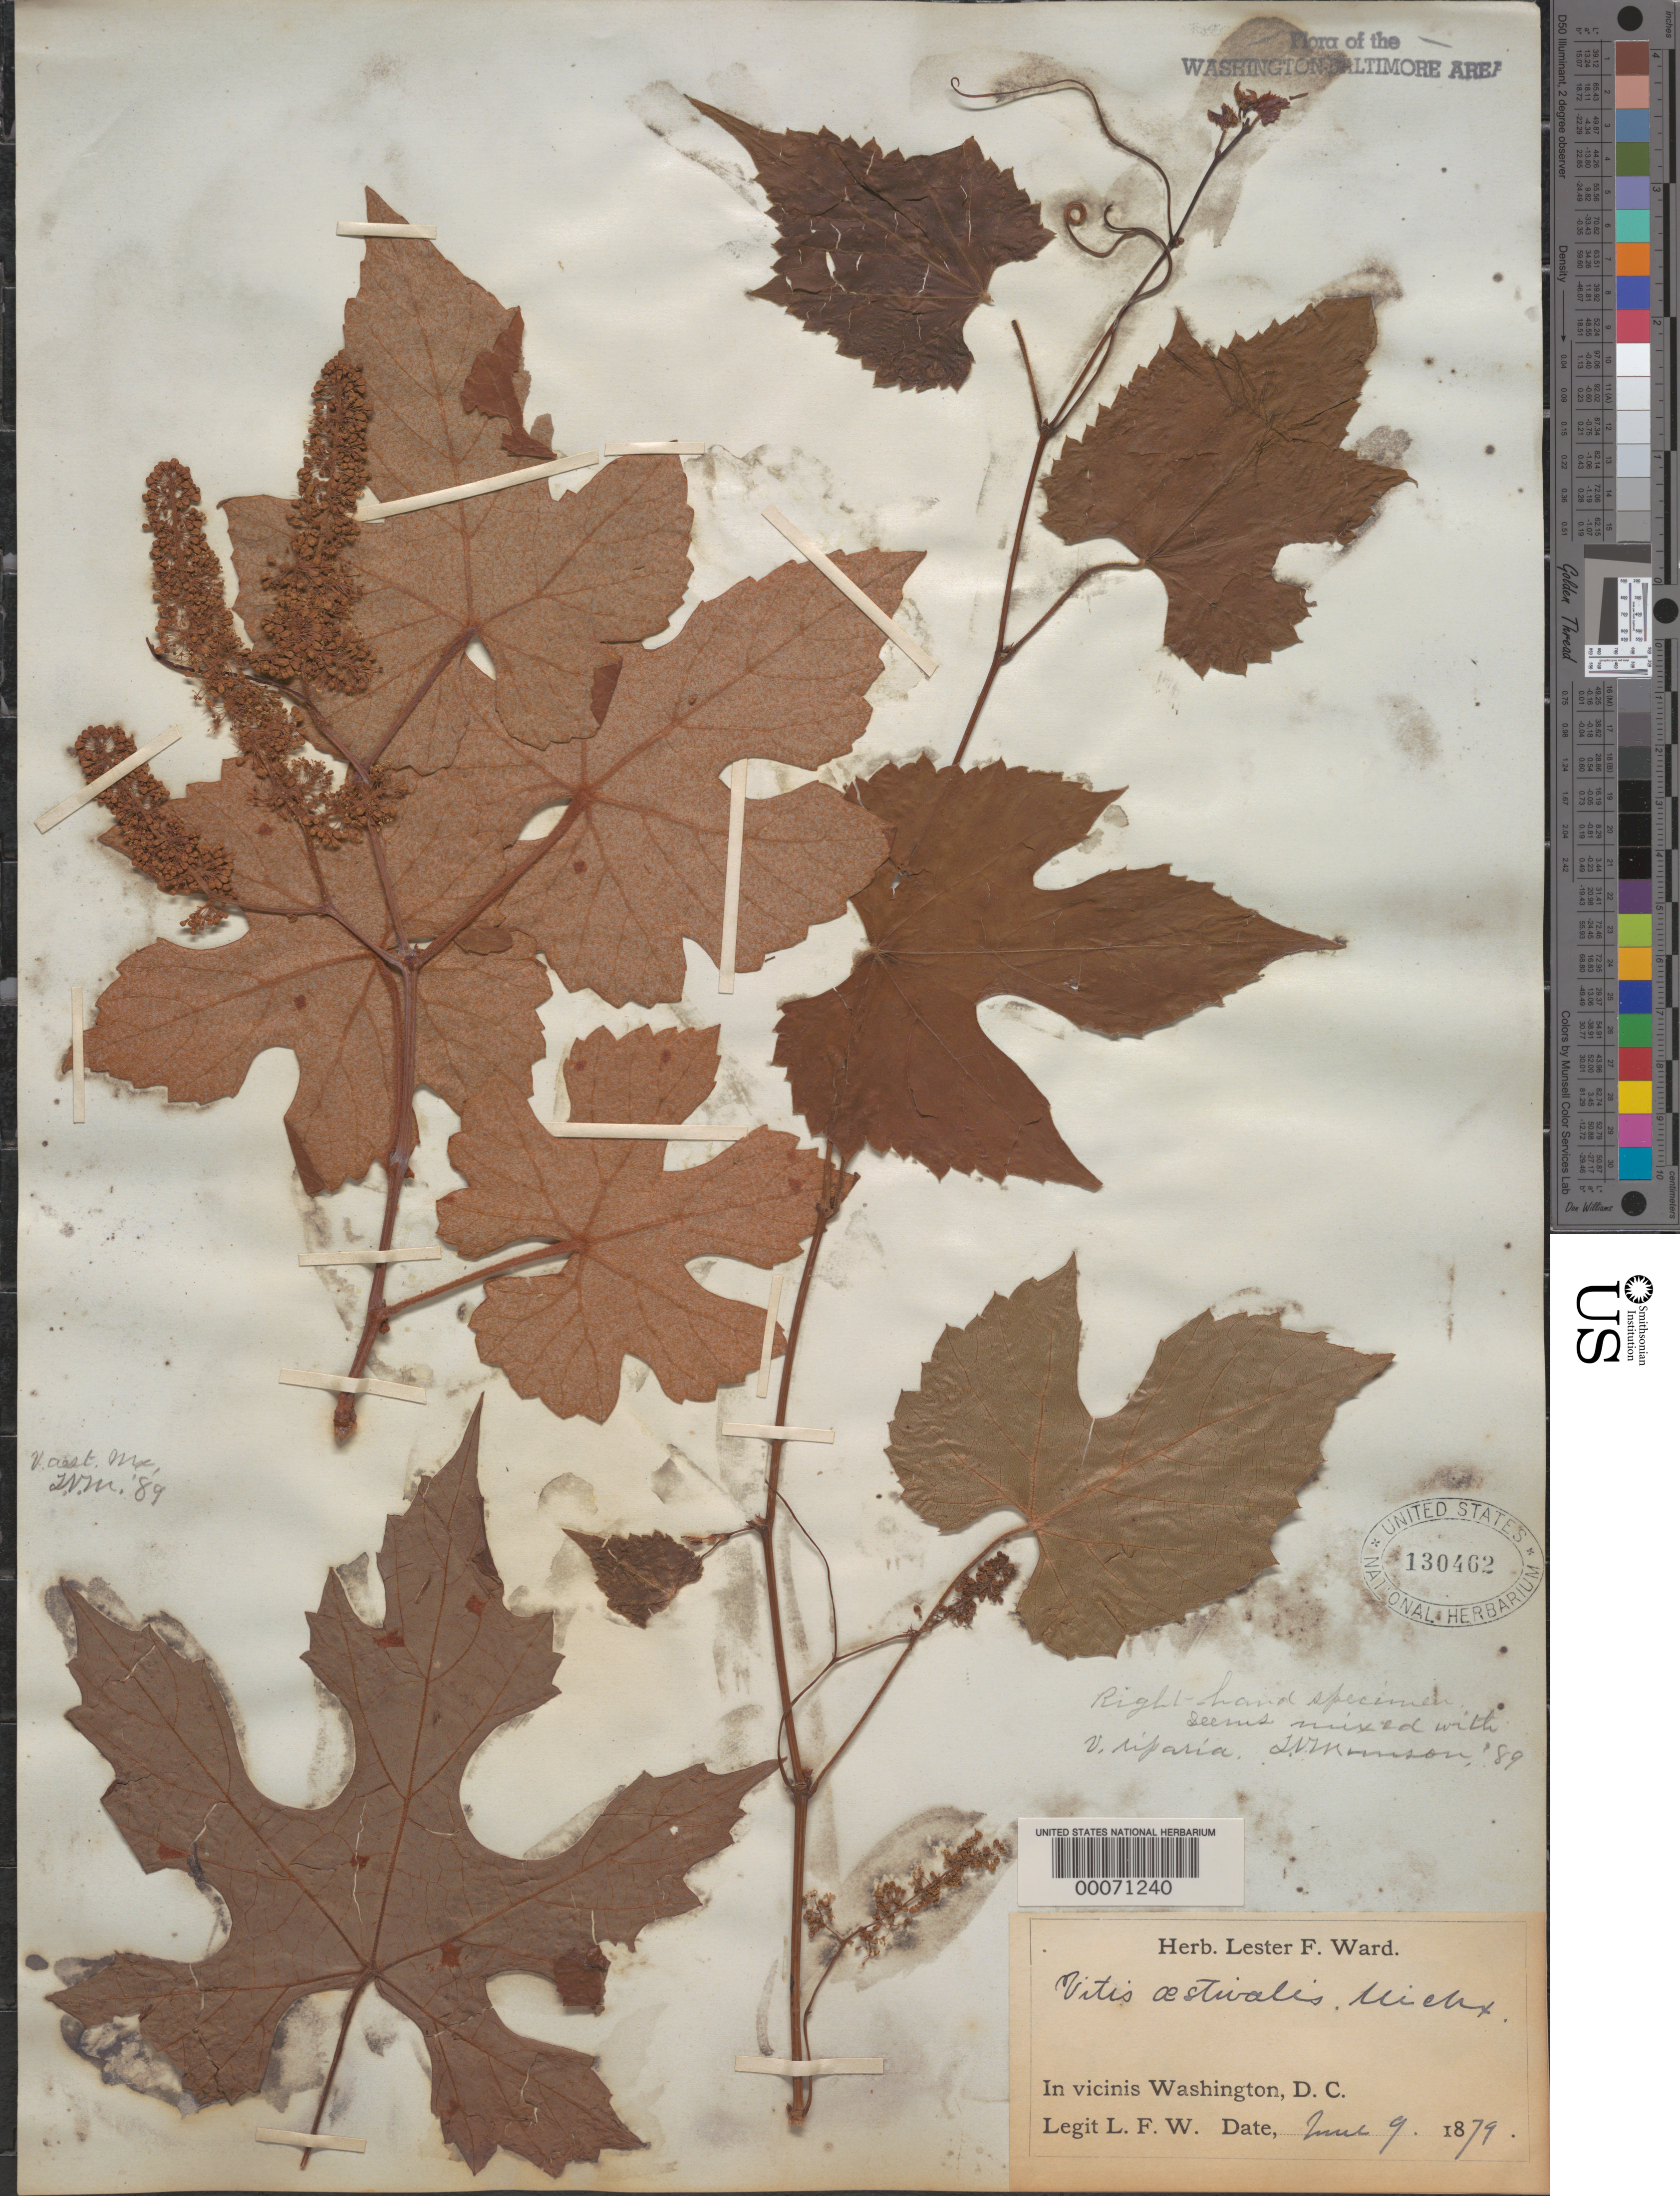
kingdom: Plantae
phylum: Tracheophyta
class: Magnoliopsida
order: Vitales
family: Vitaceae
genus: Vitis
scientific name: Vitis aestivalis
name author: Michx.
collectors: L. F. Ward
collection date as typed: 09 Jun 1879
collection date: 1879-06-09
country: United States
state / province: District of Columbia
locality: Washington DC area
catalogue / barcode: US 130462